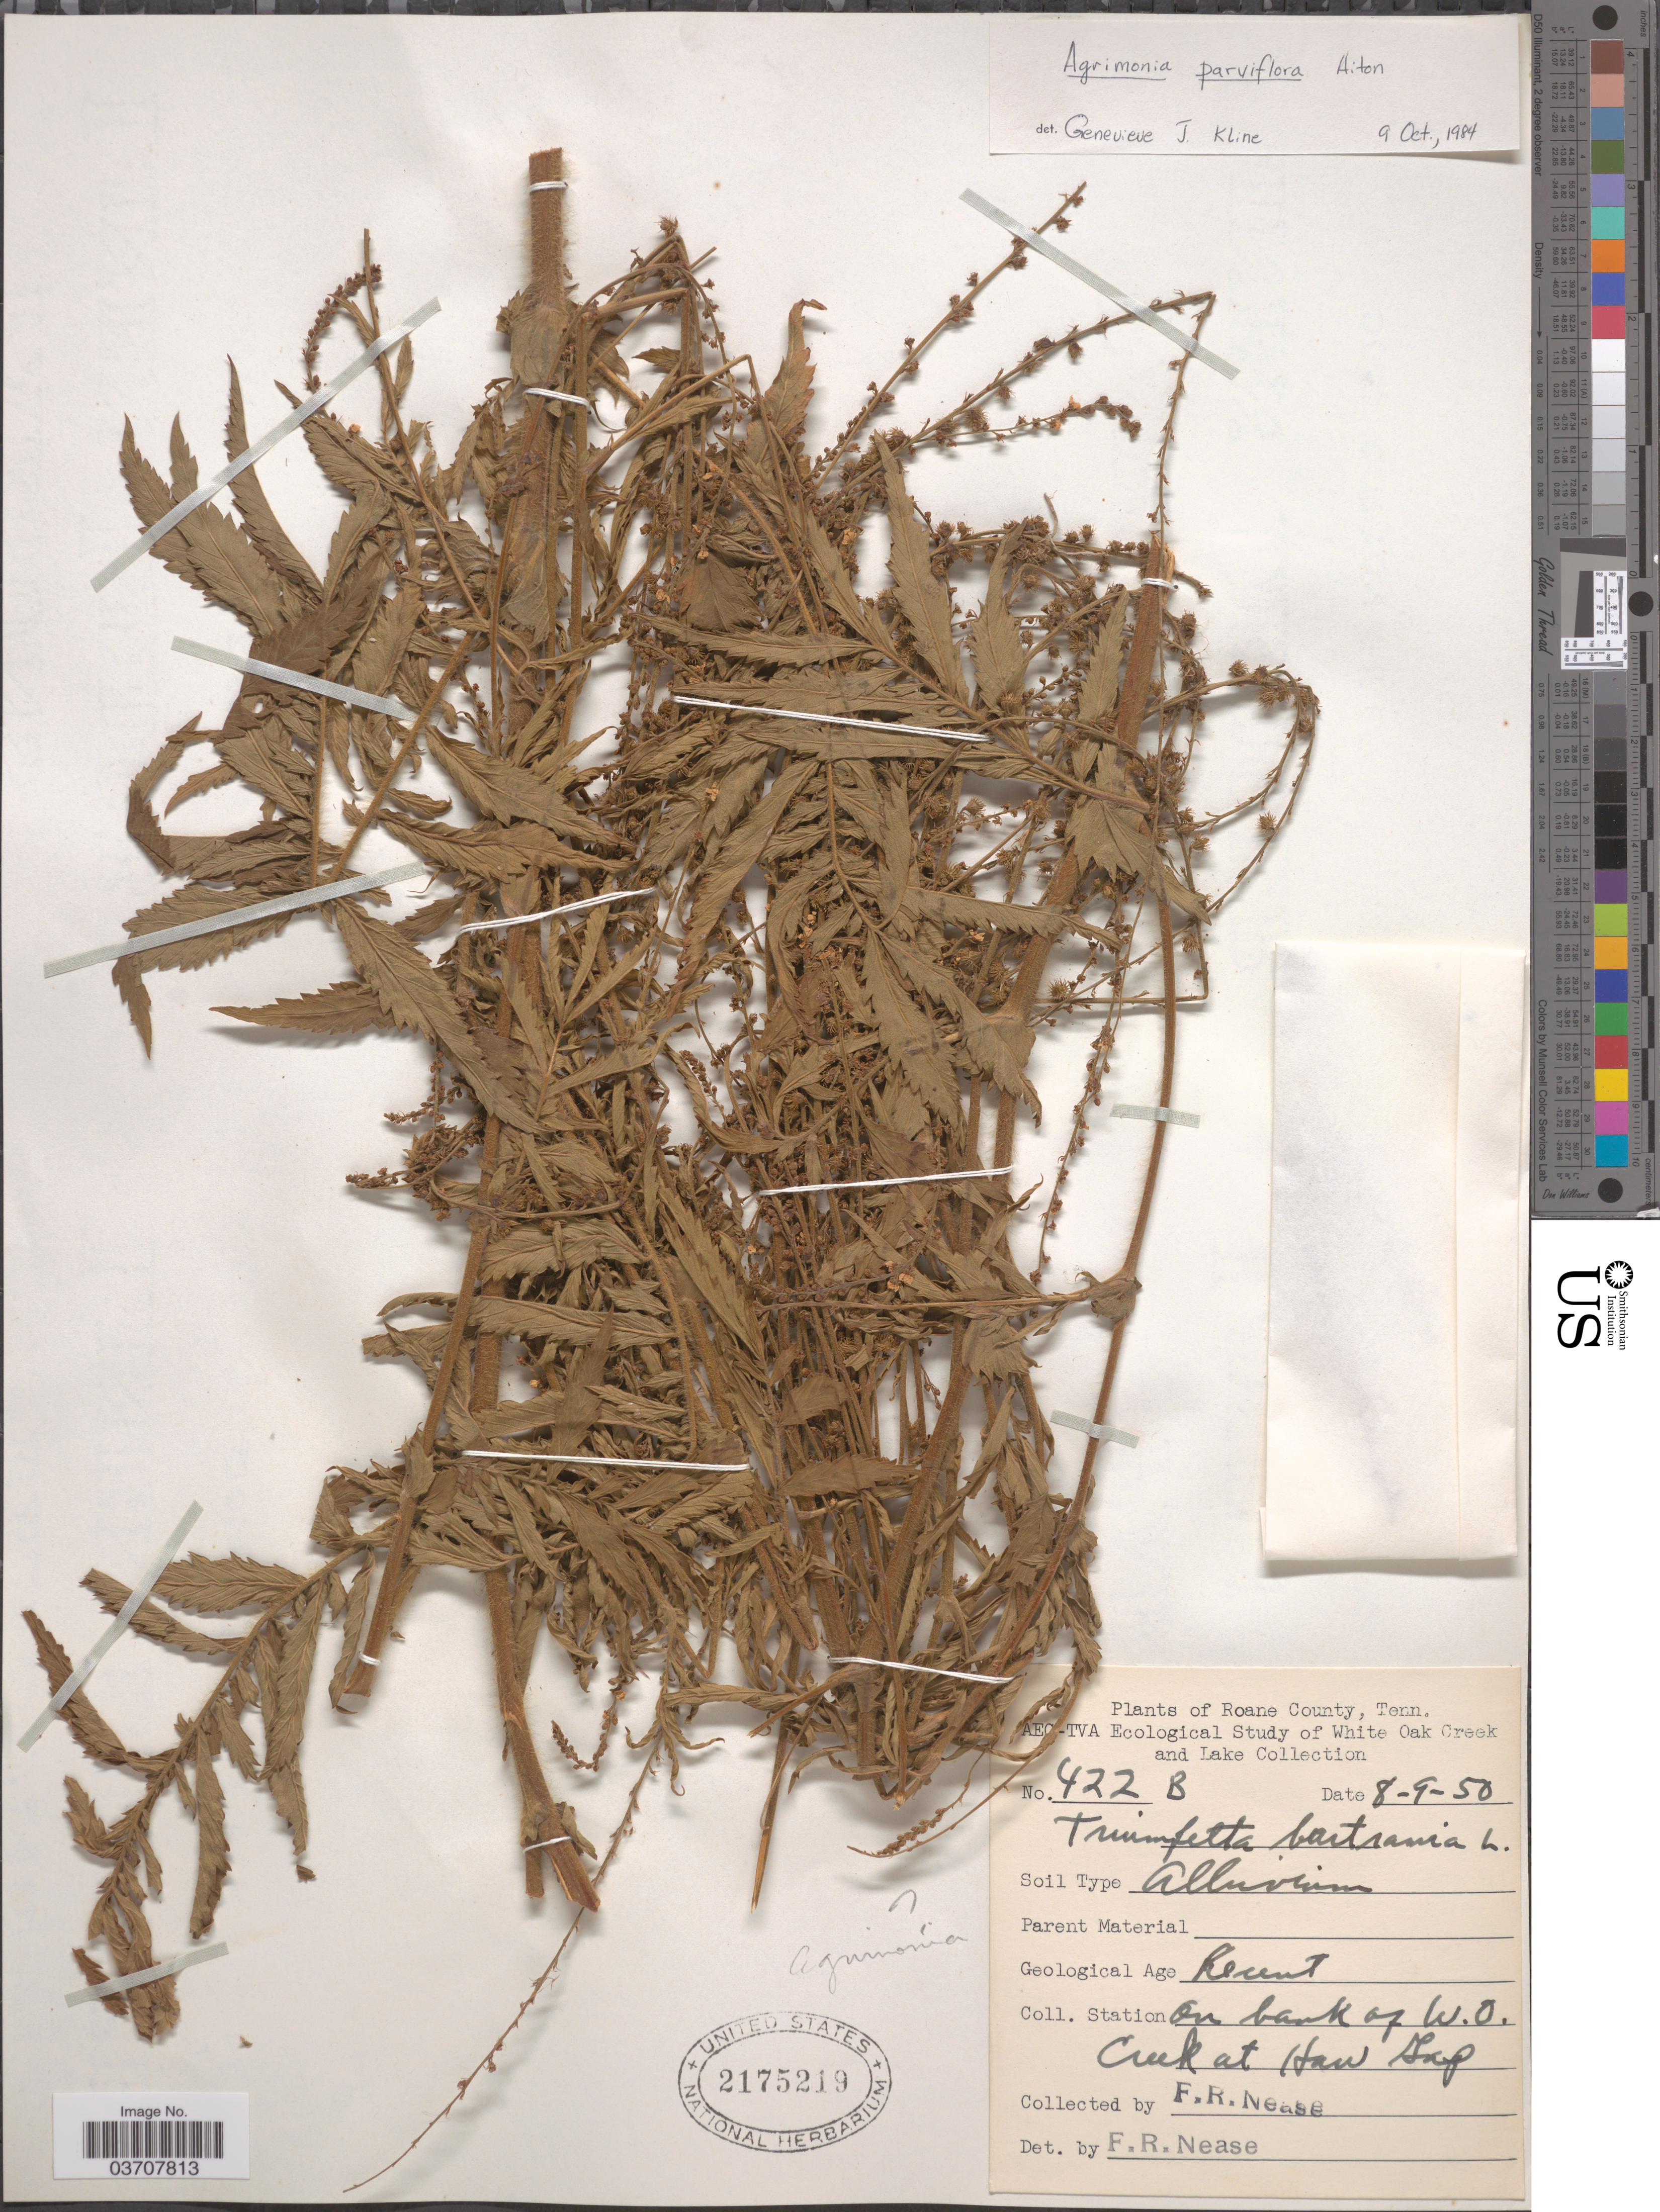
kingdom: Plantae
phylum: Tracheophyta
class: Magnoliopsida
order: Rosales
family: Rosaceae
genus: Agrimonia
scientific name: Agrimonia parviflora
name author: Aiton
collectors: F. Nease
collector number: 422 B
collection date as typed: Transcribed d/m/y: 9/8/50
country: United States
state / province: Tennessee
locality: Roane County. Station on bank of W.O. Creek at Haw Gap.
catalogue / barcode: US 2175219